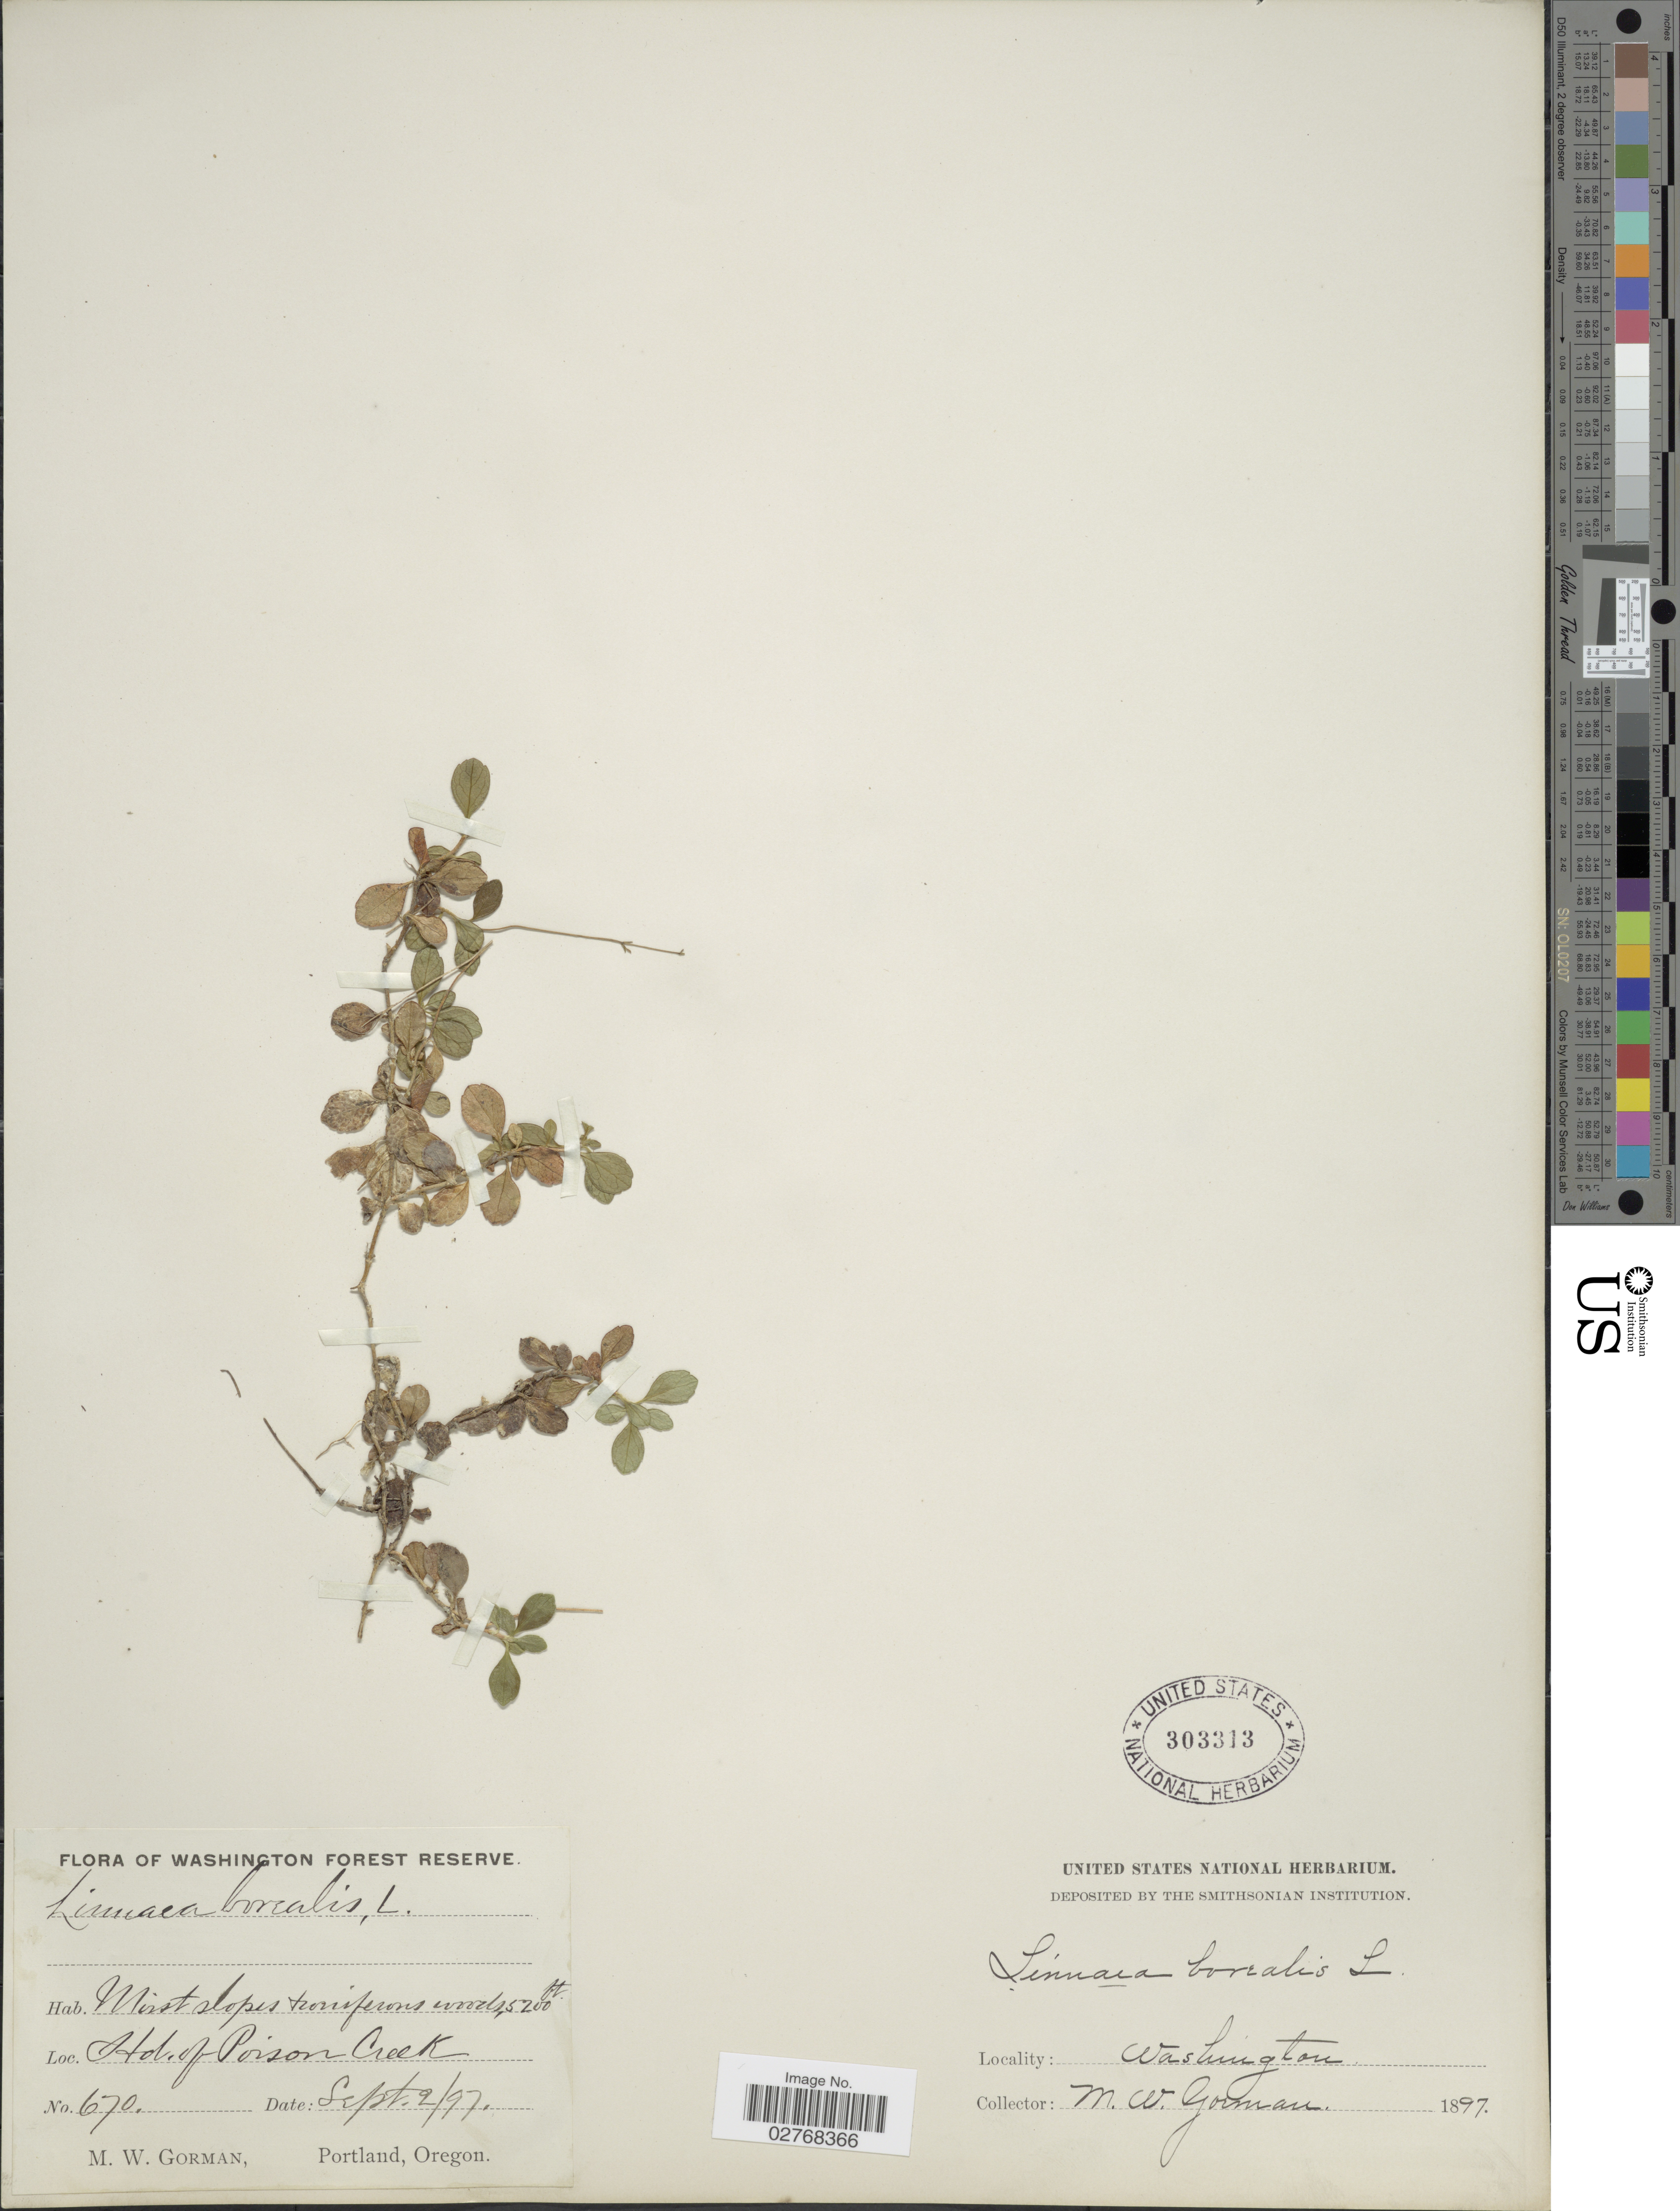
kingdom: Plantae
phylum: Tracheophyta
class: Magnoliopsida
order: Dipsacales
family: Caprifoliaceae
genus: Linnaea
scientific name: Linnaea borealis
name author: L.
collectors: M. W. Gorman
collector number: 670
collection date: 1897-09-02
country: United States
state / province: Washington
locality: Hd. of Poison Creek.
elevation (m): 1585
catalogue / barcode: US 303313